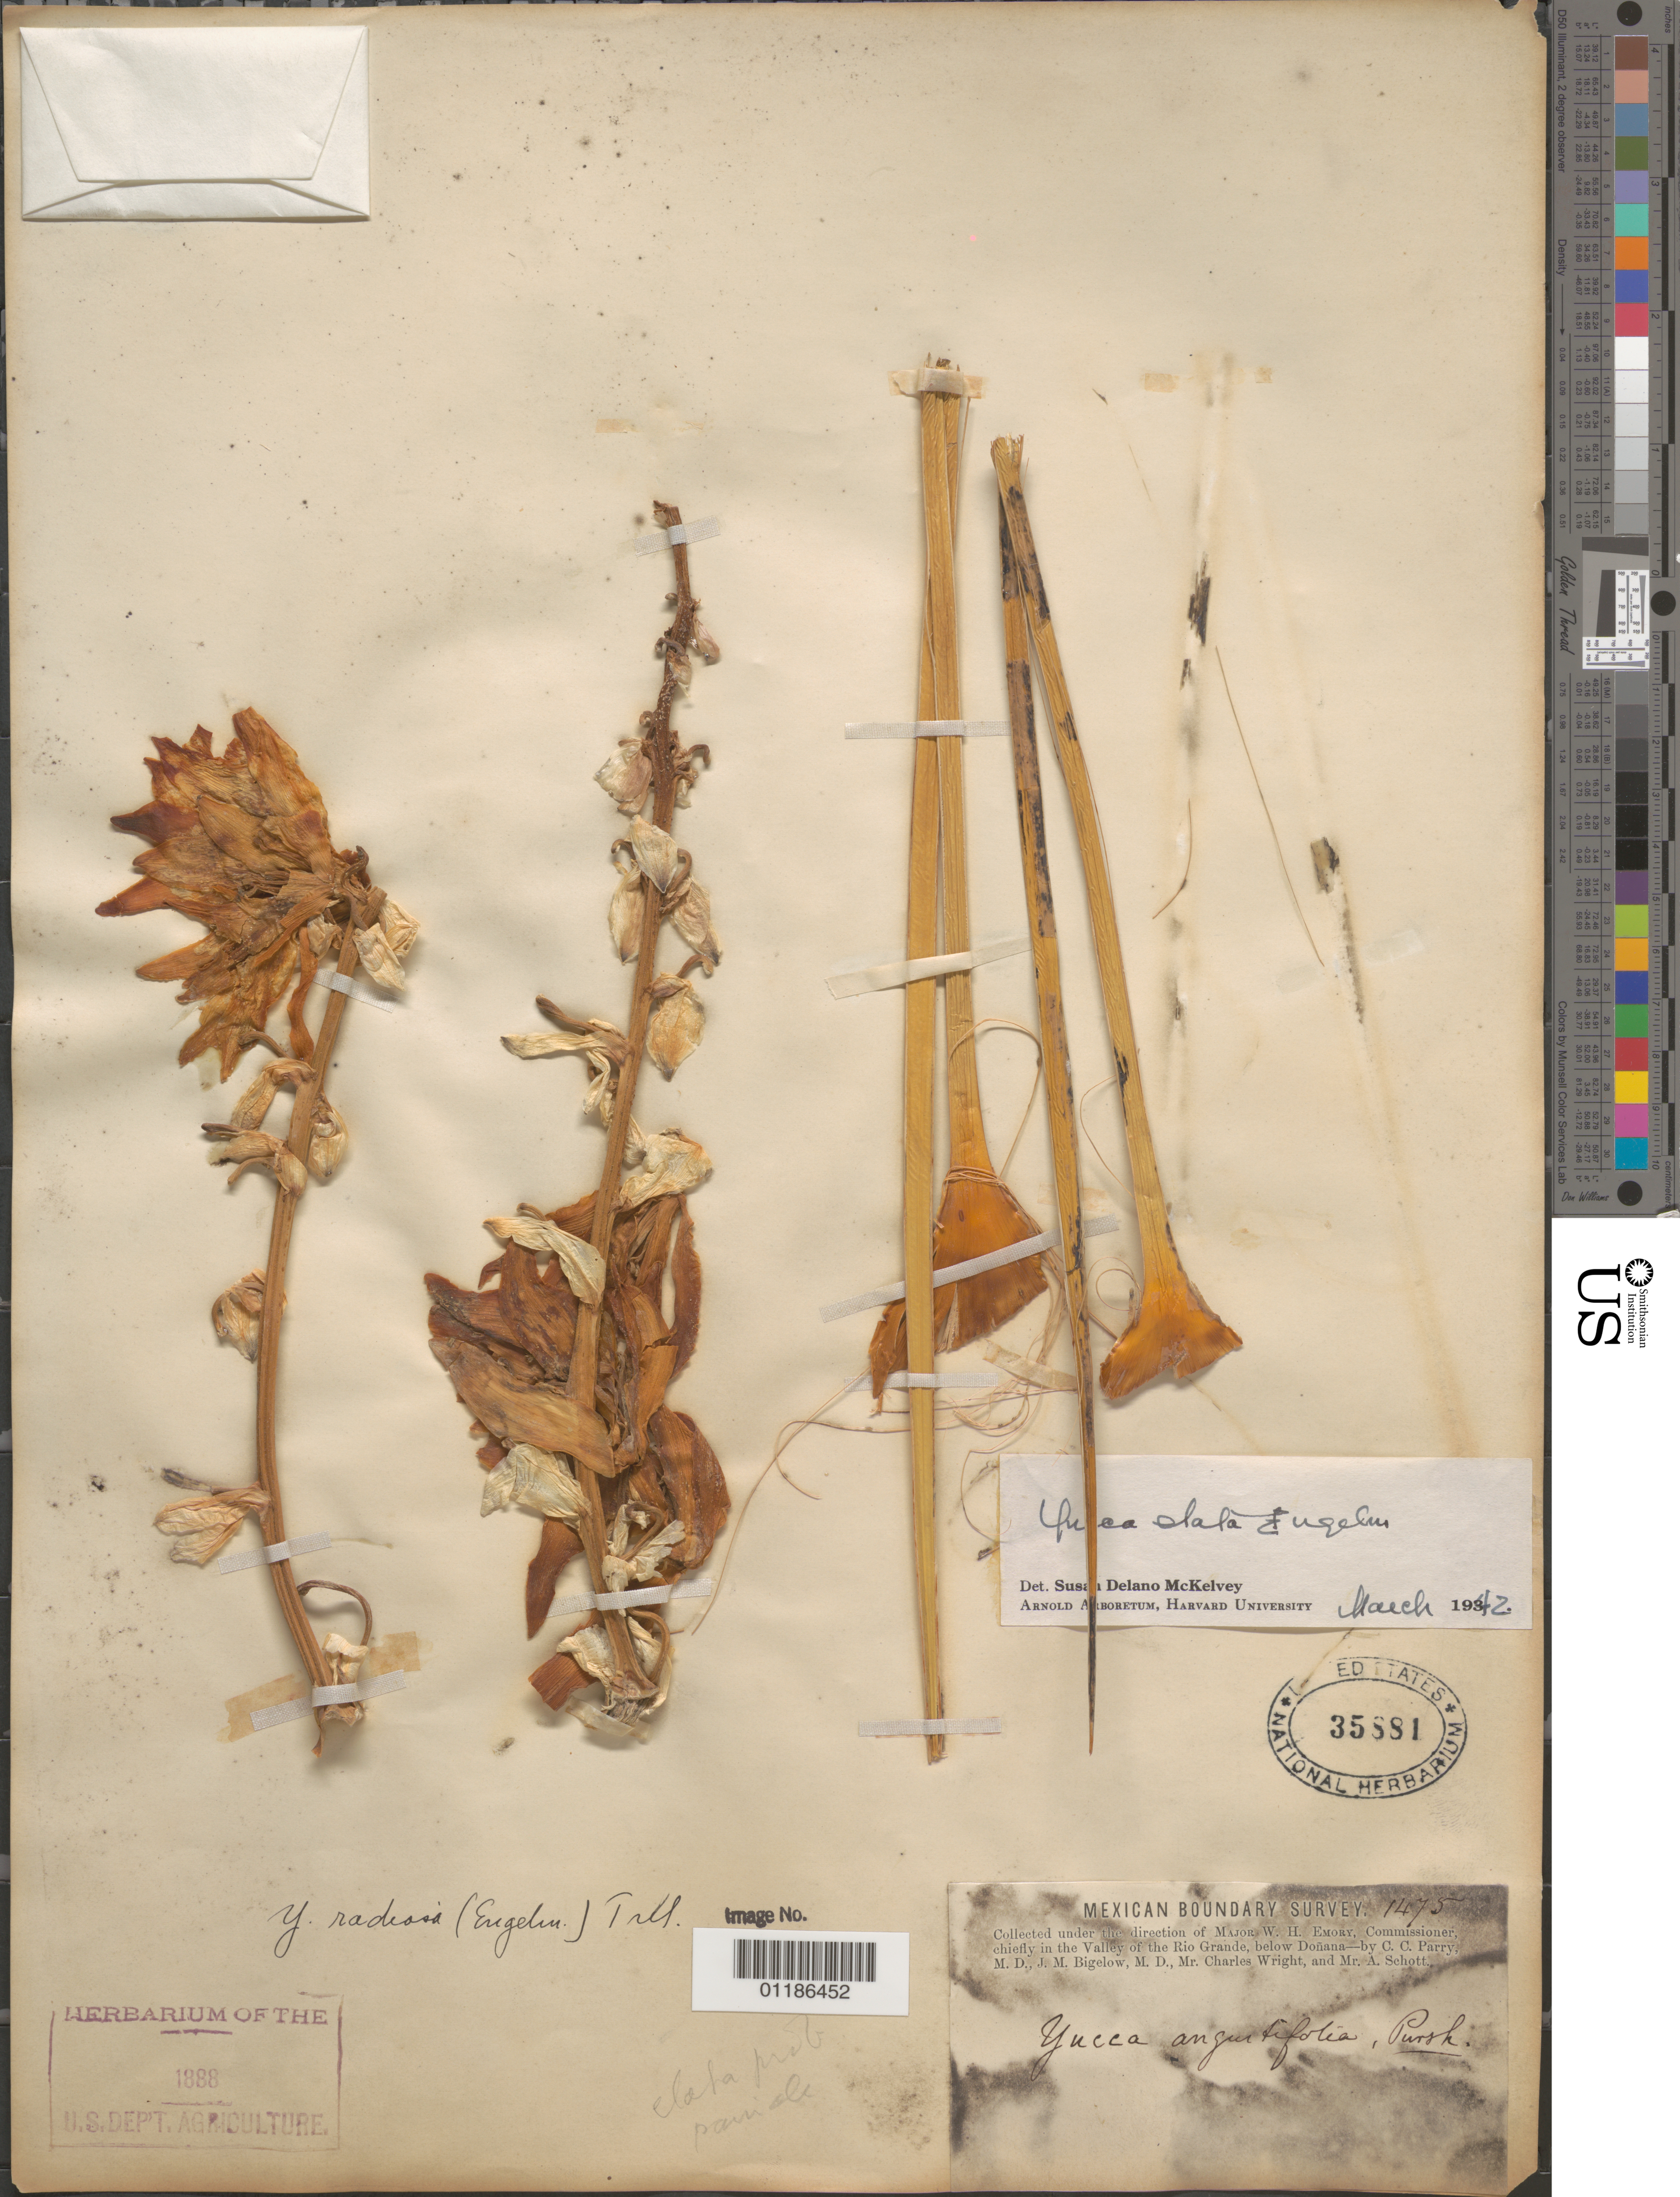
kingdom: Plantae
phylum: Tracheophyta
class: Liliopsida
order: Asparagales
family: Asparagaceae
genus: Yucca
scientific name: Yucca elata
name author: (Engelm.) Engelm.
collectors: C. C. Parry, J. M. Bigelow, C. Wright & A. Schott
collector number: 1475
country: United States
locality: in the Valley of the Rio Grande, below Donana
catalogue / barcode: US 35881